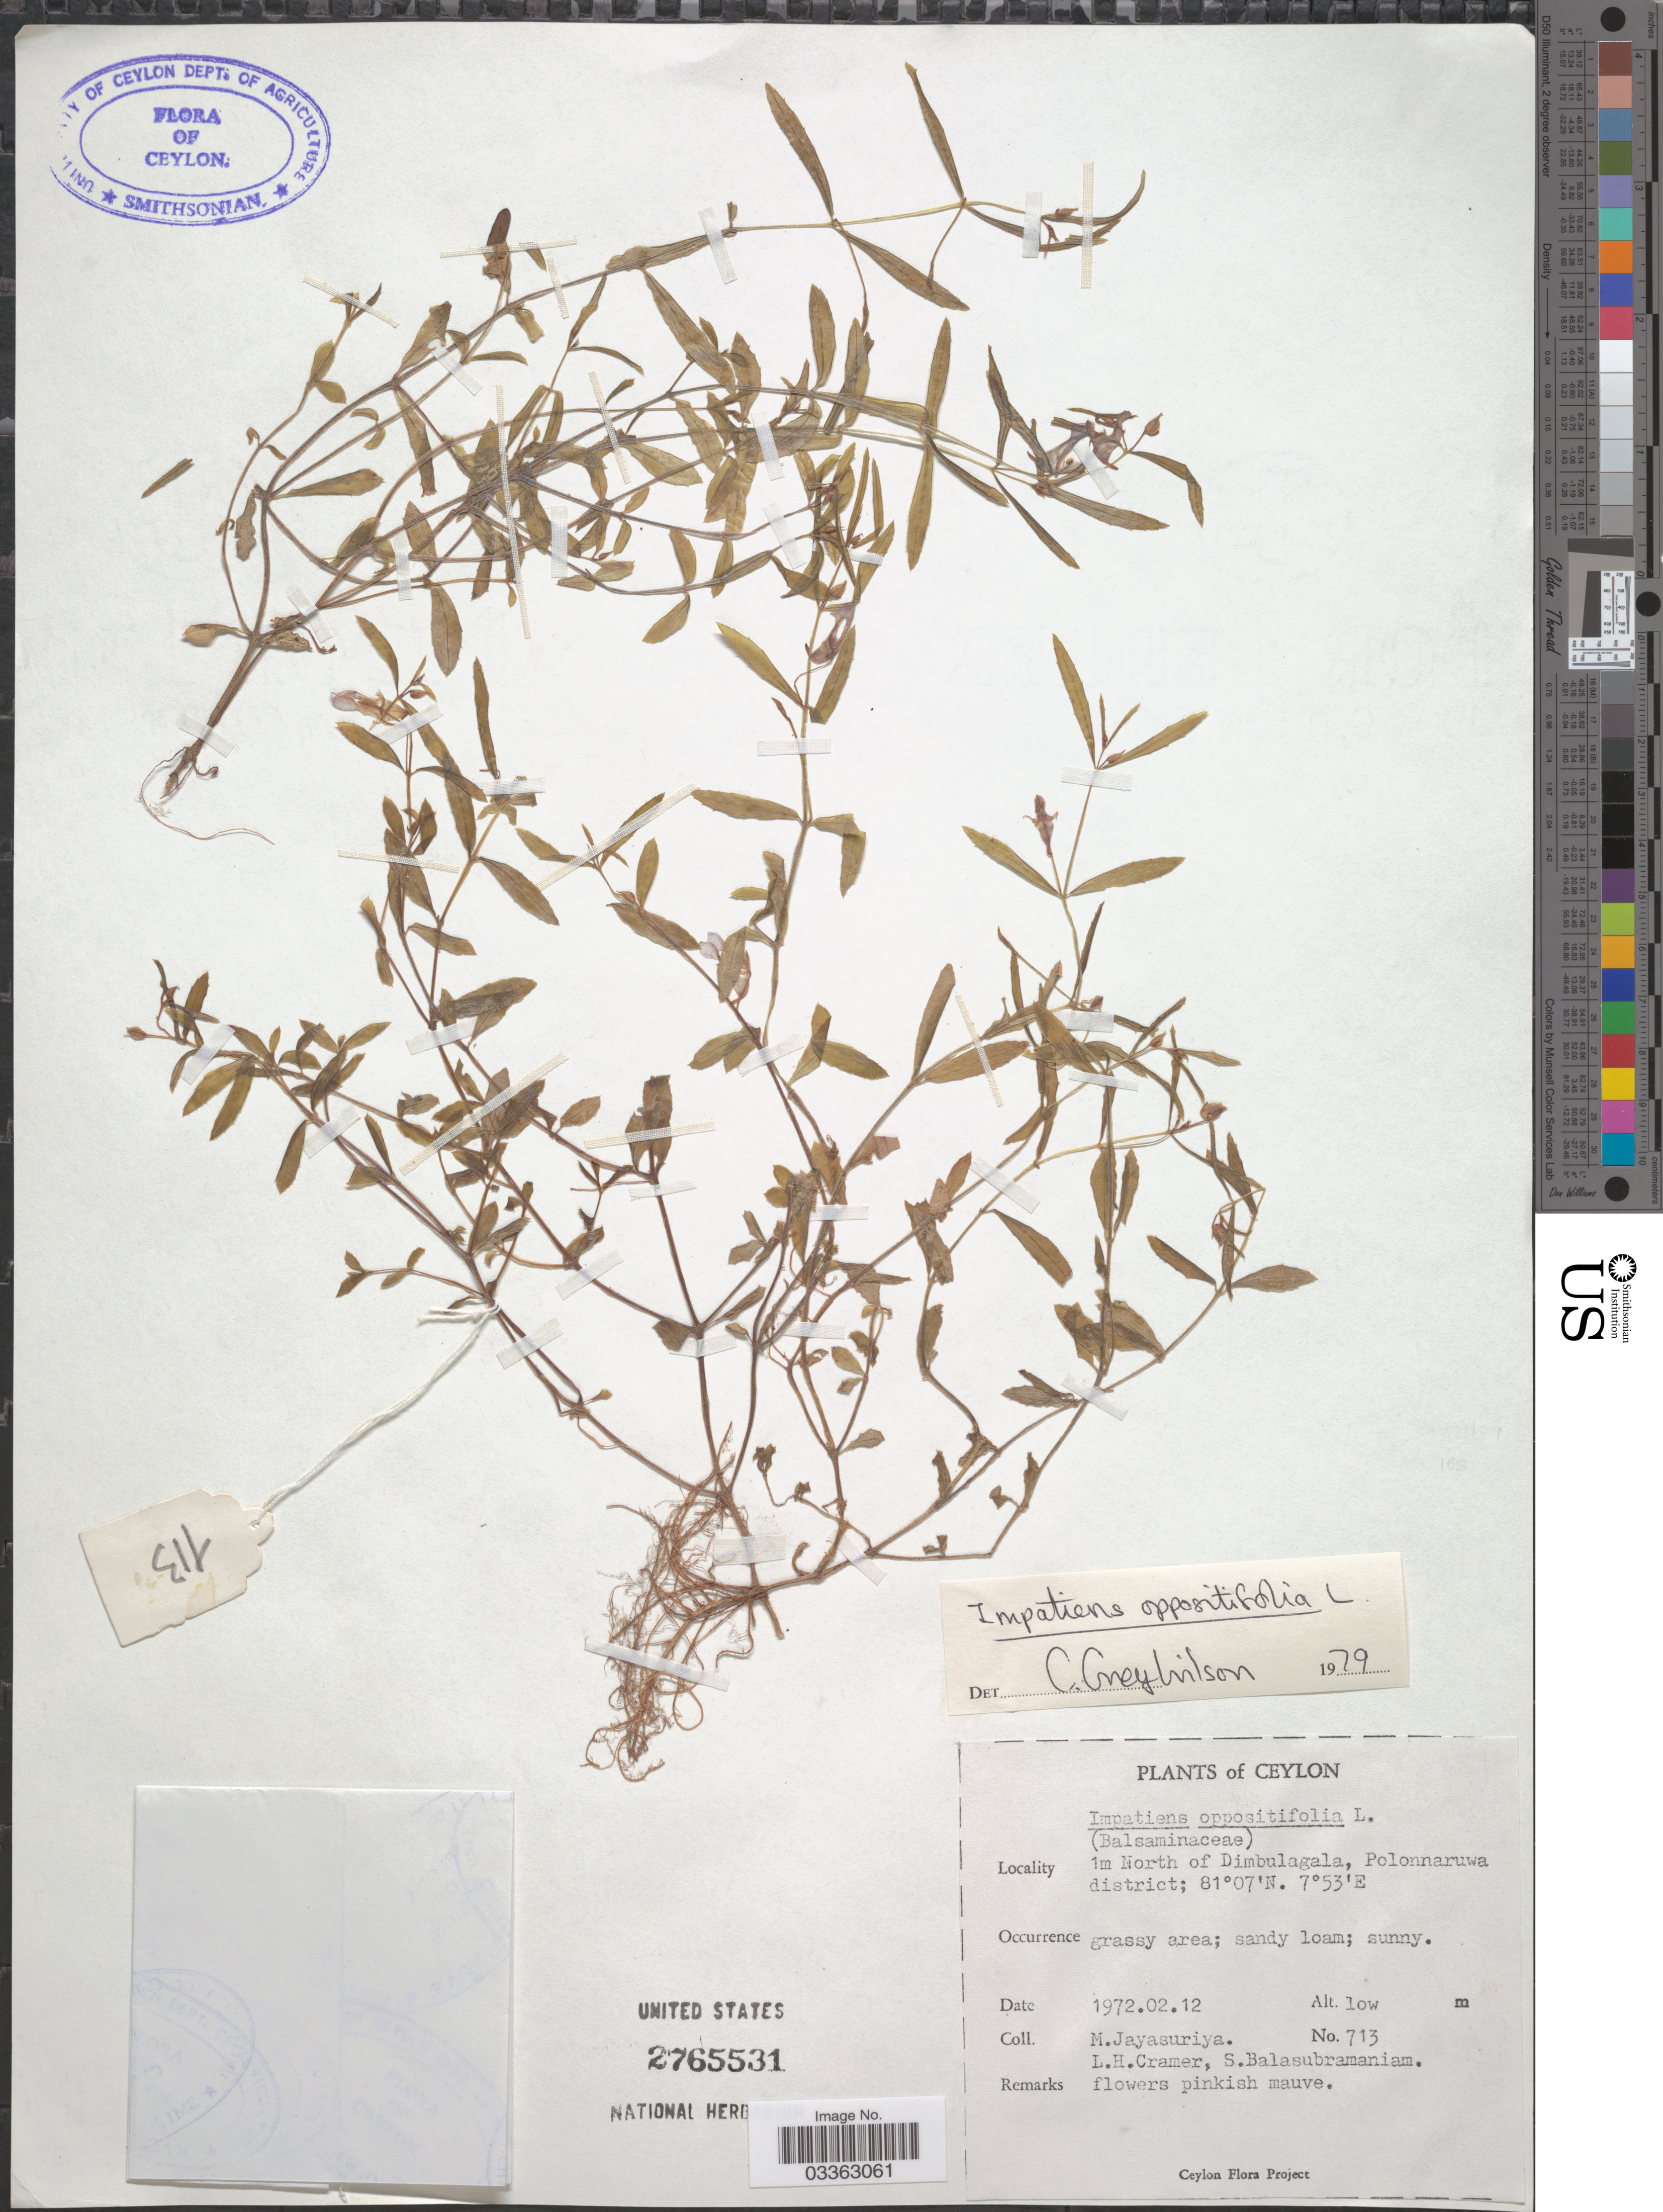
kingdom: Plantae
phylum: Tracheophyta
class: Magnoliopsida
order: Ericales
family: Balsaminaceae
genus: Impatiens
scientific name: Impatiens oppositifolia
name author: L.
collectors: M. Jayasuriya, L. H. Cramer & S. Balasubramaniam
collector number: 713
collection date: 1972-02-12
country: Sri Lanka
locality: Ceylon, 1m north of Dimbulagala, Polonnaruwa district.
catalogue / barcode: US 2765531